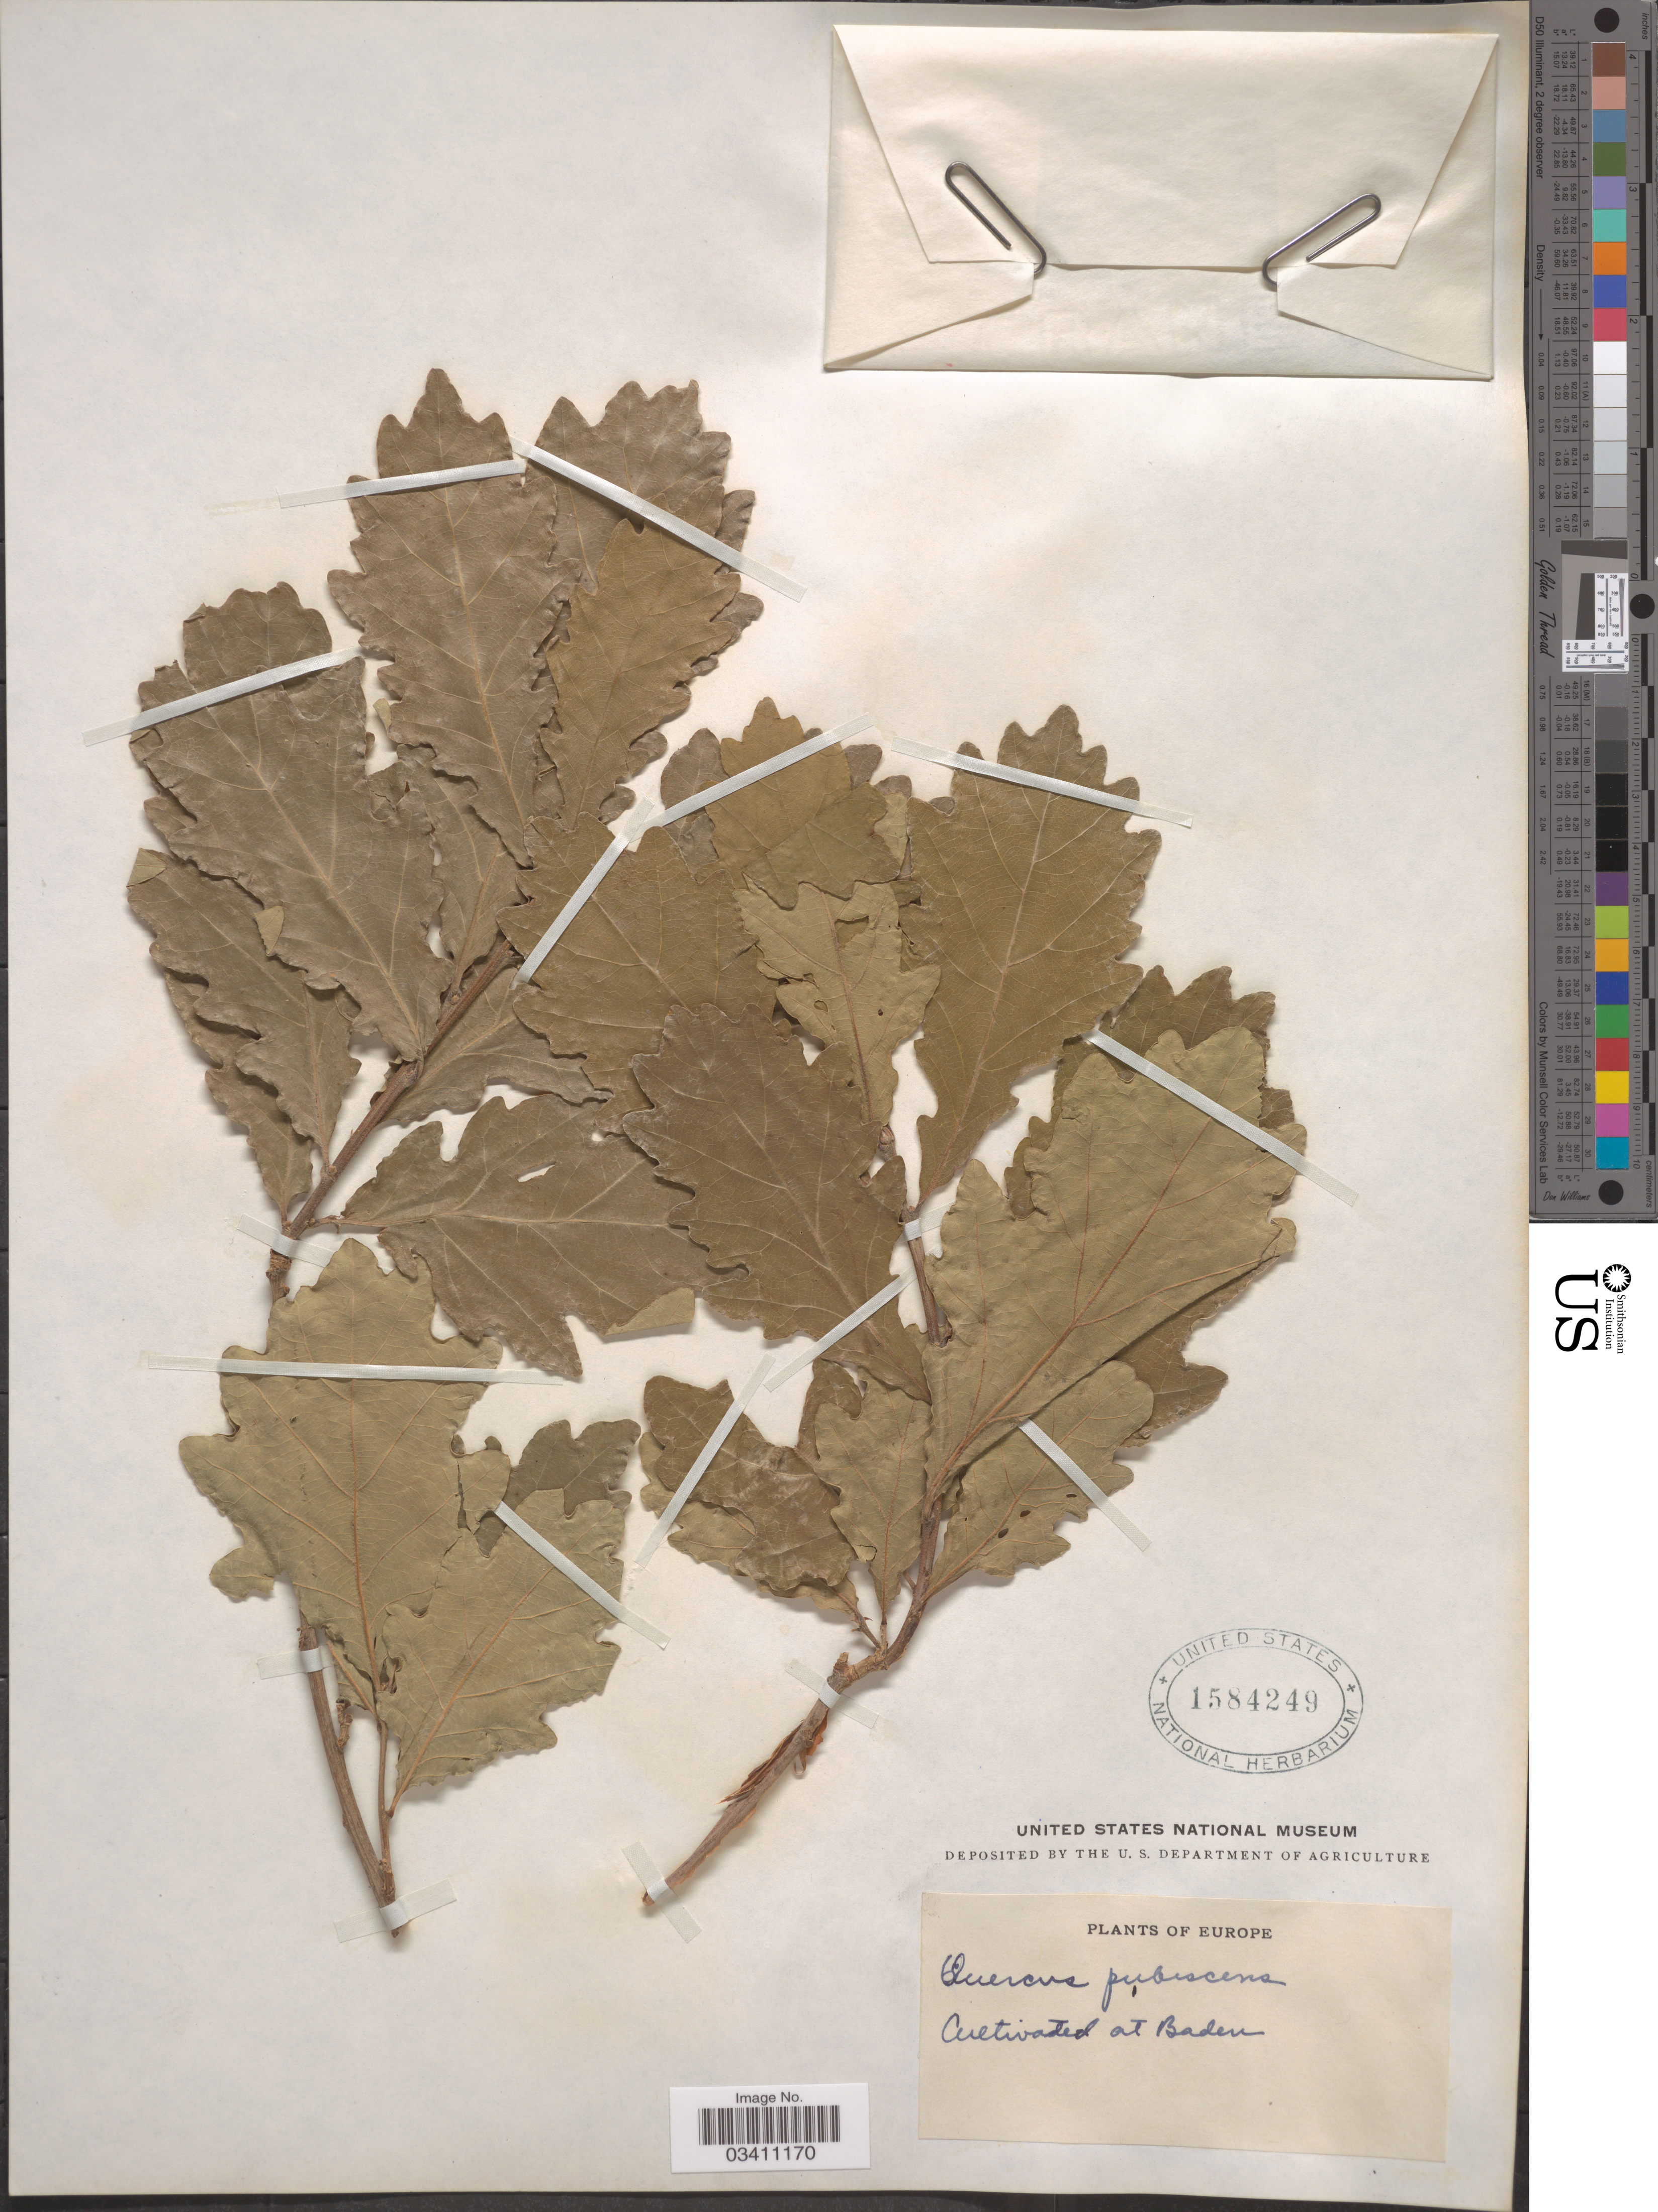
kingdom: Plantae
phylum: Tracheophyta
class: Magnoliopsida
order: Fagales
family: Fagaceae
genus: Quercus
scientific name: Quercus pubescens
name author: Willd.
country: Germany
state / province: Baden-Württemberg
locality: Baden.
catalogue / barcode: US 1584249